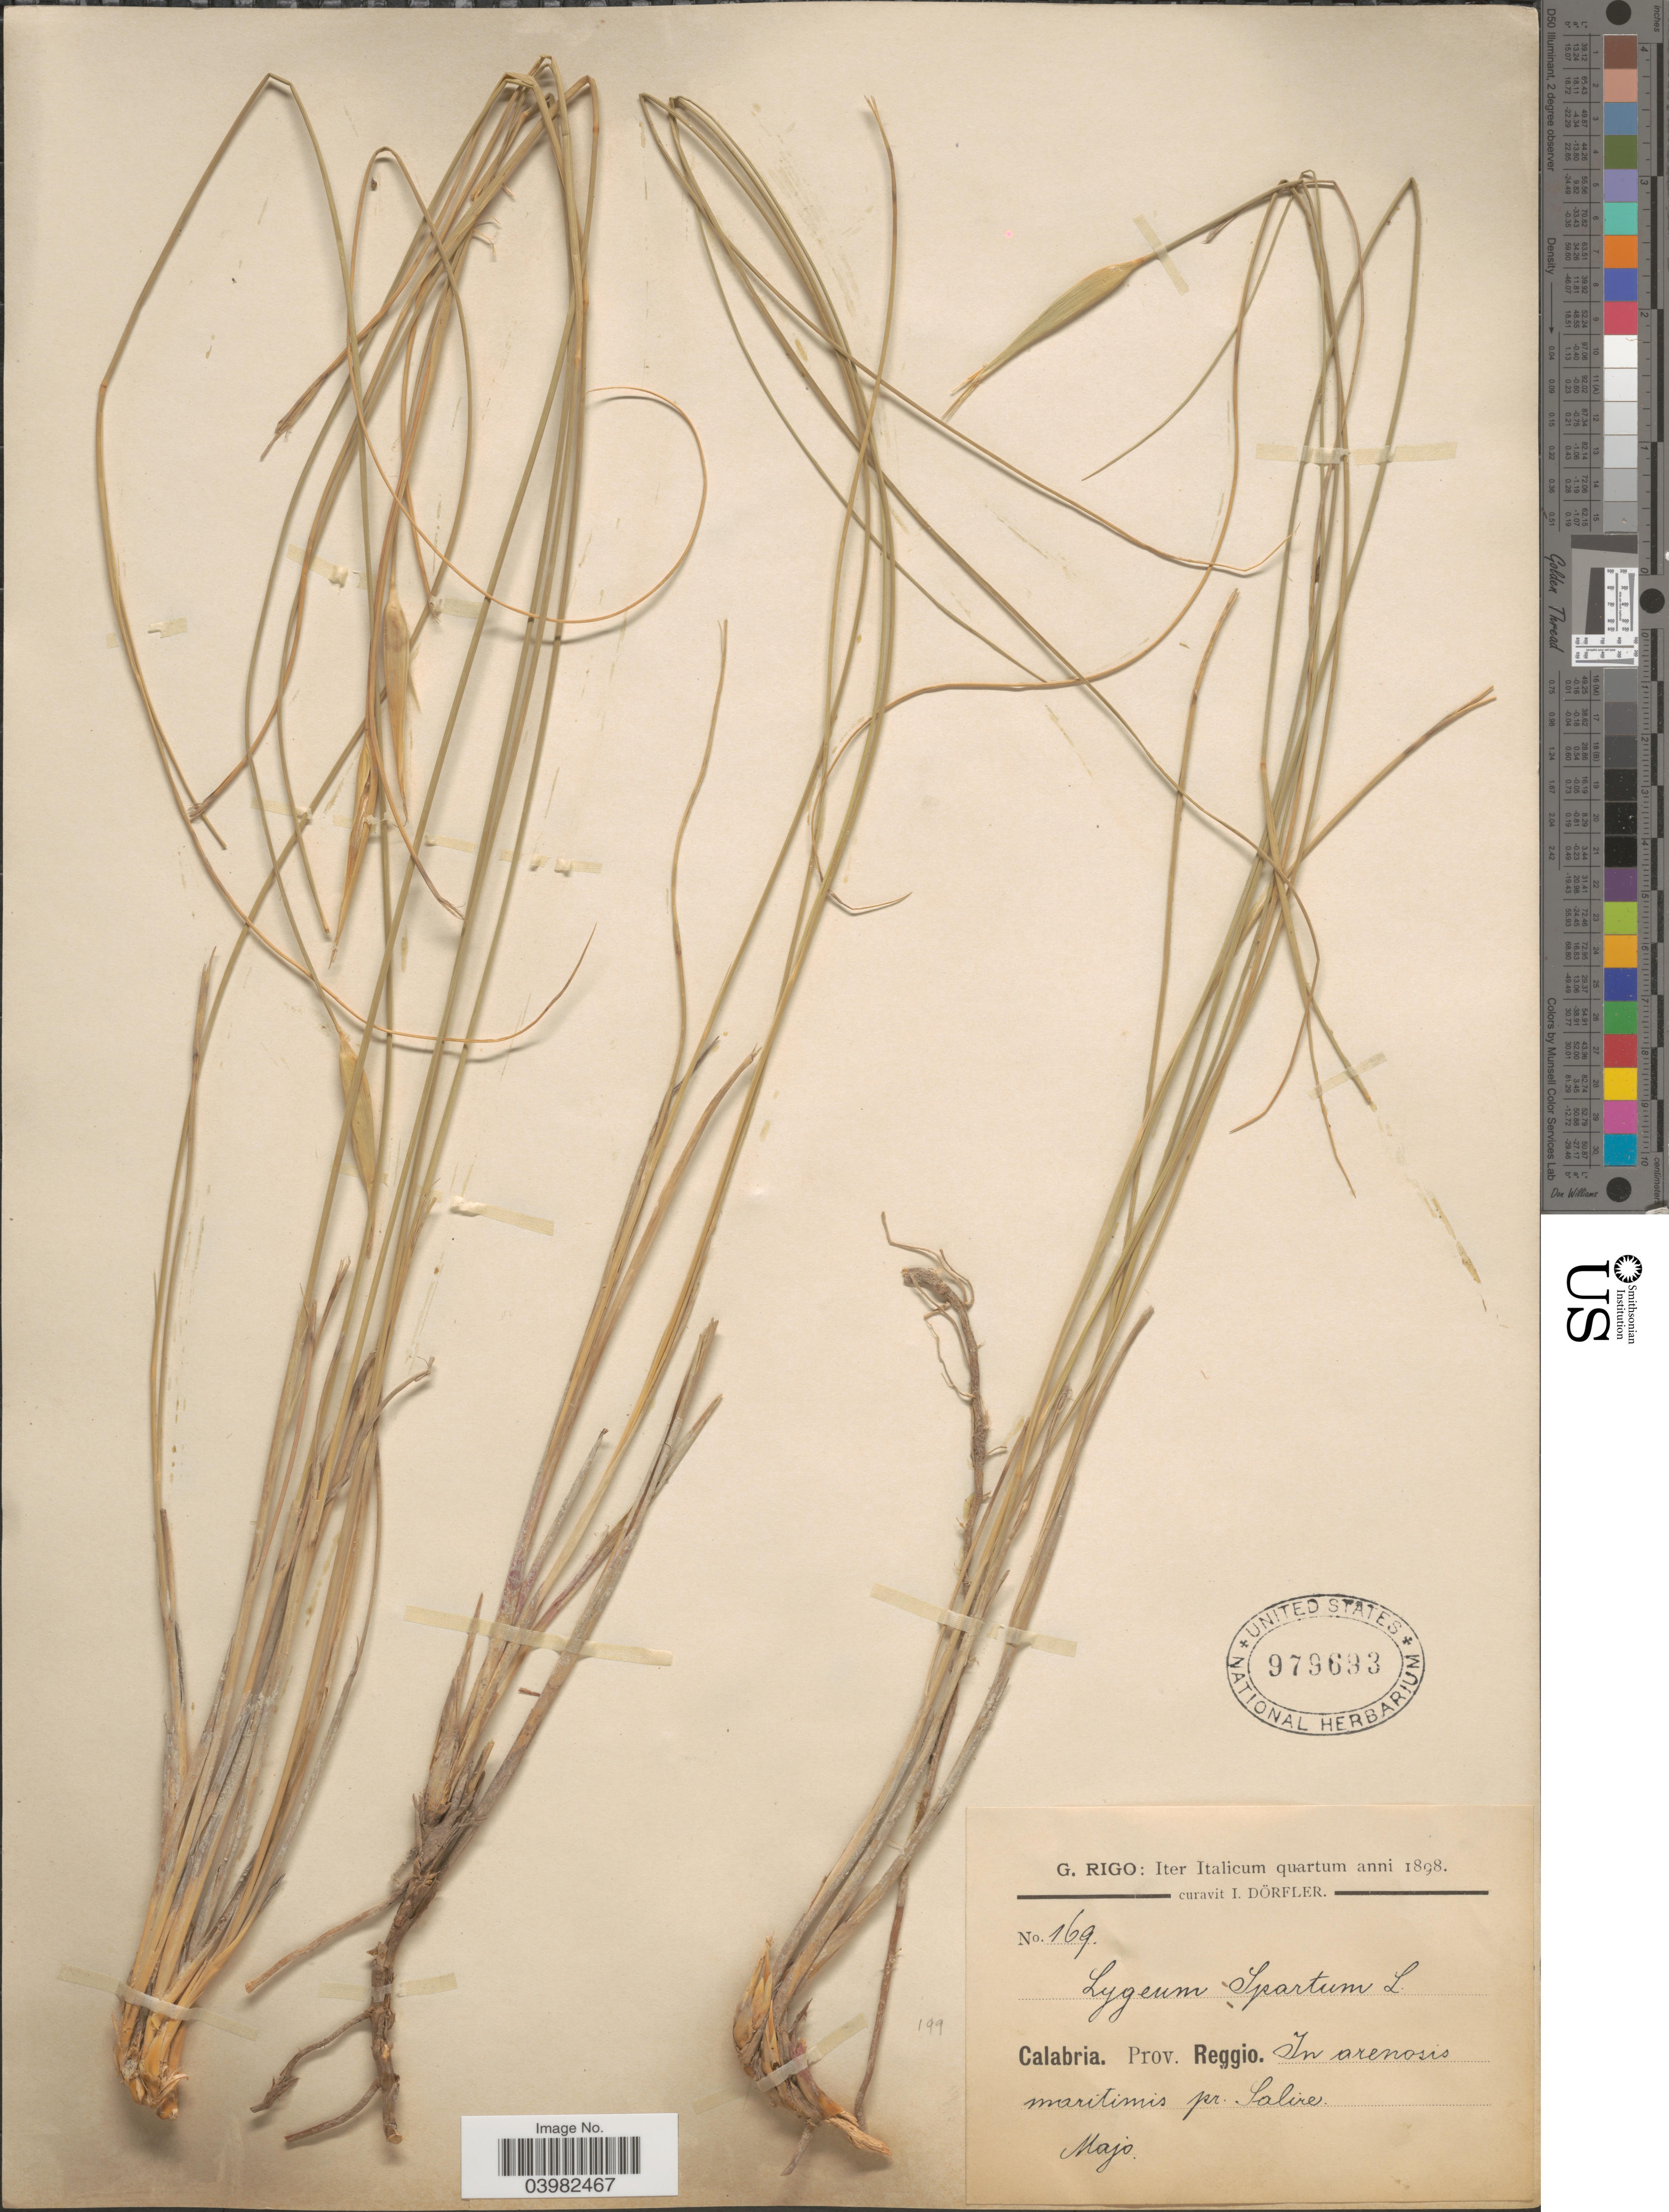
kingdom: Plantae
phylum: Tracheophyta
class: Liliopsida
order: Poales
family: Poaceae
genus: Lygeum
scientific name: Lygeum spartum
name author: L.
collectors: G. Rigo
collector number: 169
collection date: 1898-05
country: Italy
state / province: Calabria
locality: Iter Italicum. Prov. Reggio. In arenosis maritimis pr. Salire.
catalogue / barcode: US 979693